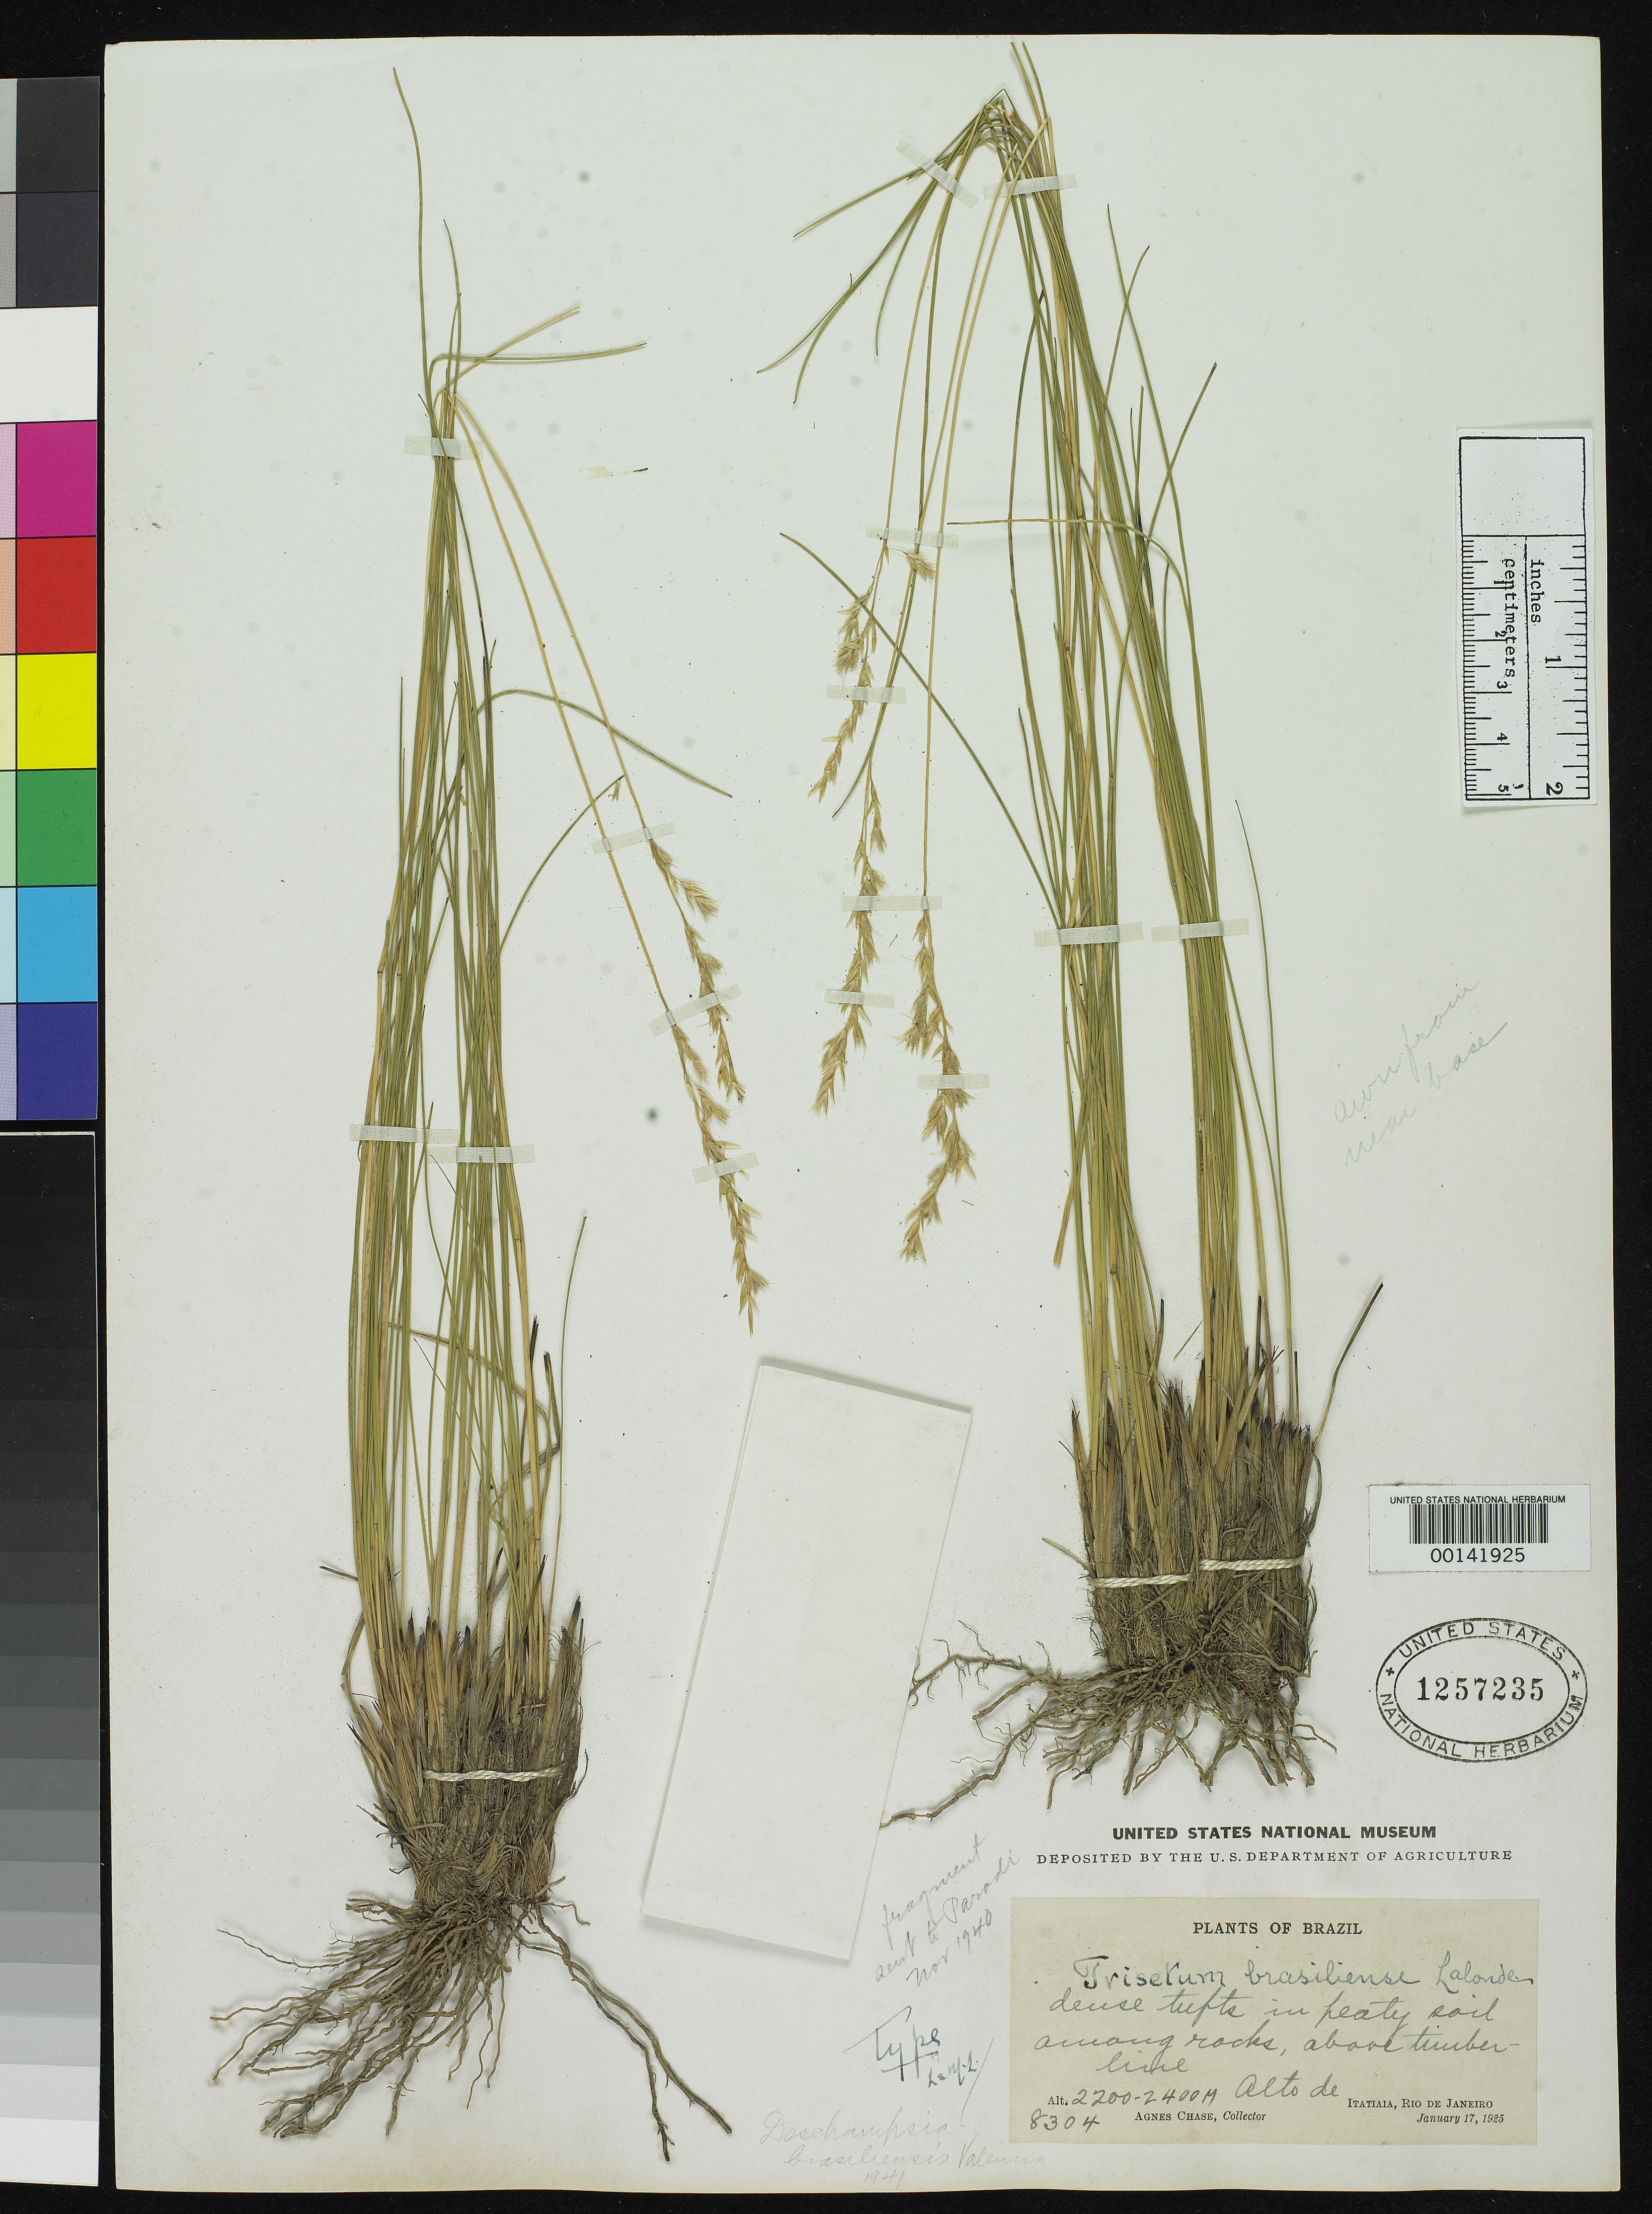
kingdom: Plantae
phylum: Tracheophyta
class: Liliopsida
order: Poales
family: Poaceae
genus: Trisetum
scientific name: Trisetum brasiliense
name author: Louis-Marie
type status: Holotype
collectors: A. Chase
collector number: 8304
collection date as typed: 17 Jan 1925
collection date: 1925-01-17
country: Brazil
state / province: Rio de Janeiro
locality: Itatiaia.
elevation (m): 2200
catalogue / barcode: US 1257235